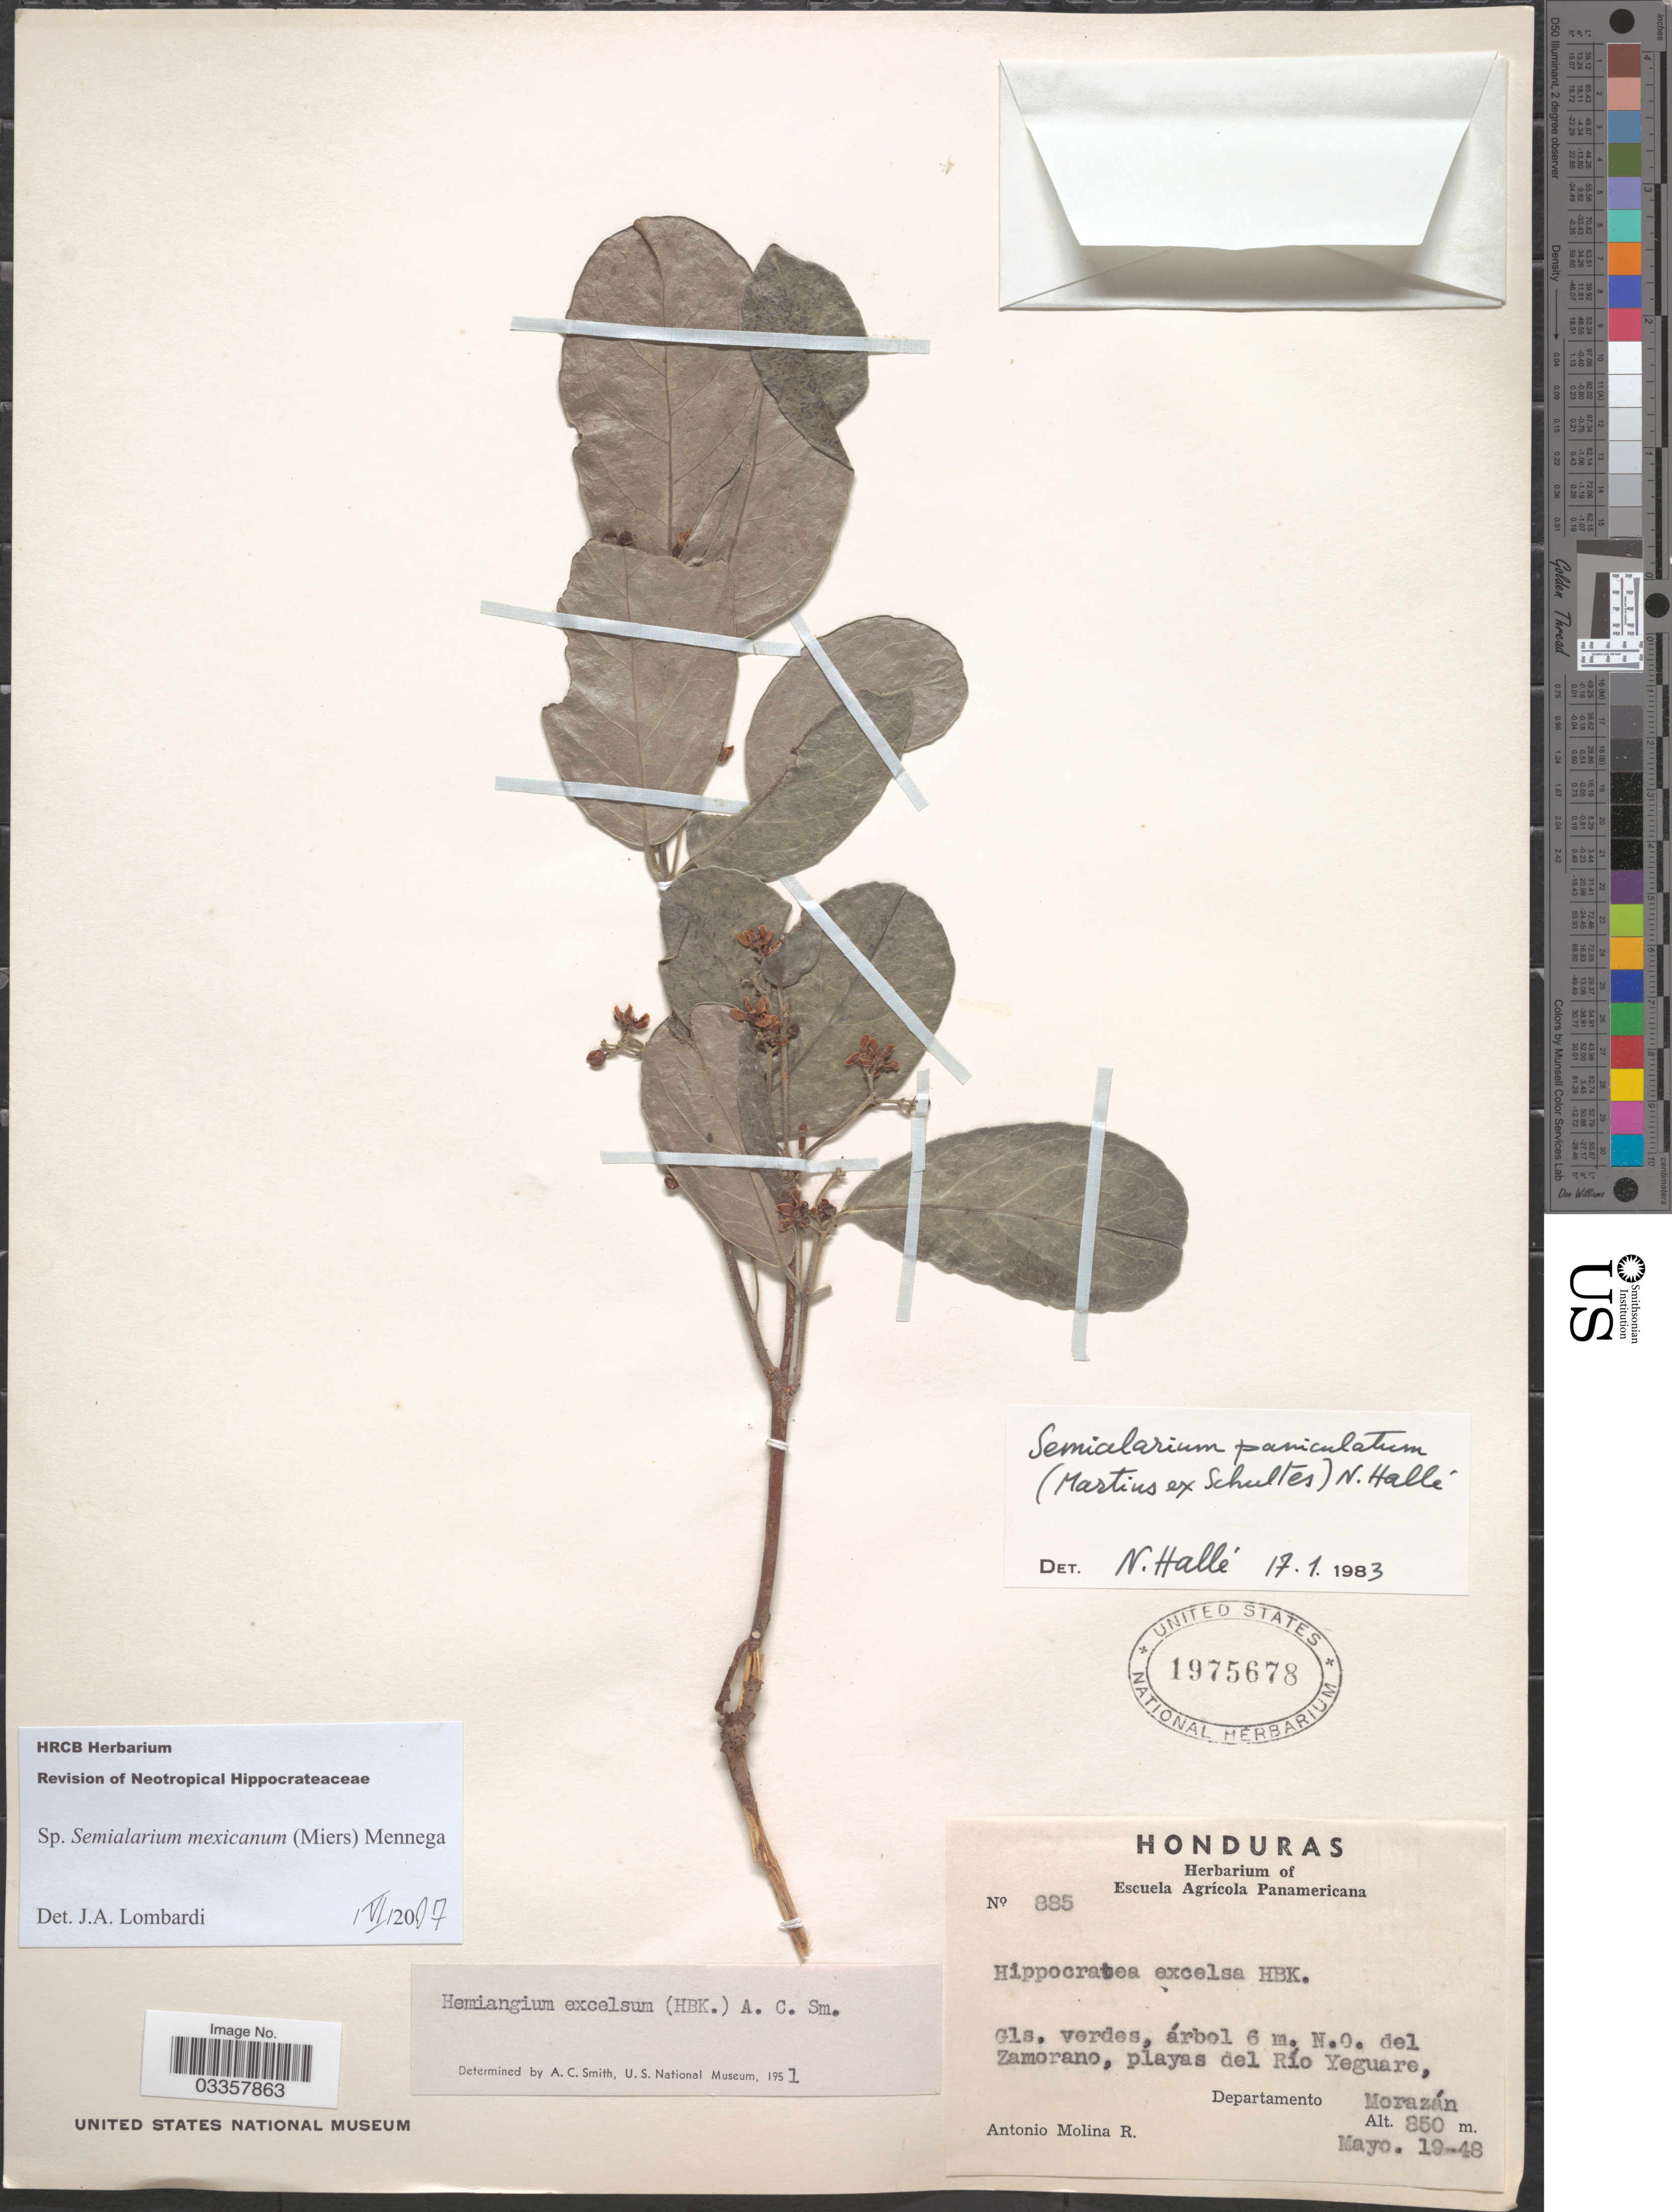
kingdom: Plantae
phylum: Tracheophyta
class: Magnoliopsida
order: Celastrales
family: Celastraceae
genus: Semialarium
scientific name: Semialarium mexicanum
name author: (Miers) Mennega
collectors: A. Molina R.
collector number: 885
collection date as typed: Transcribed d/m/y: 19/5/48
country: Honduras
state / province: Fco. Morazán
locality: N.O. del Zamorano, playas del Río Yeguare, Departamento Morazán.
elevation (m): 850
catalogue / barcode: US 1975678